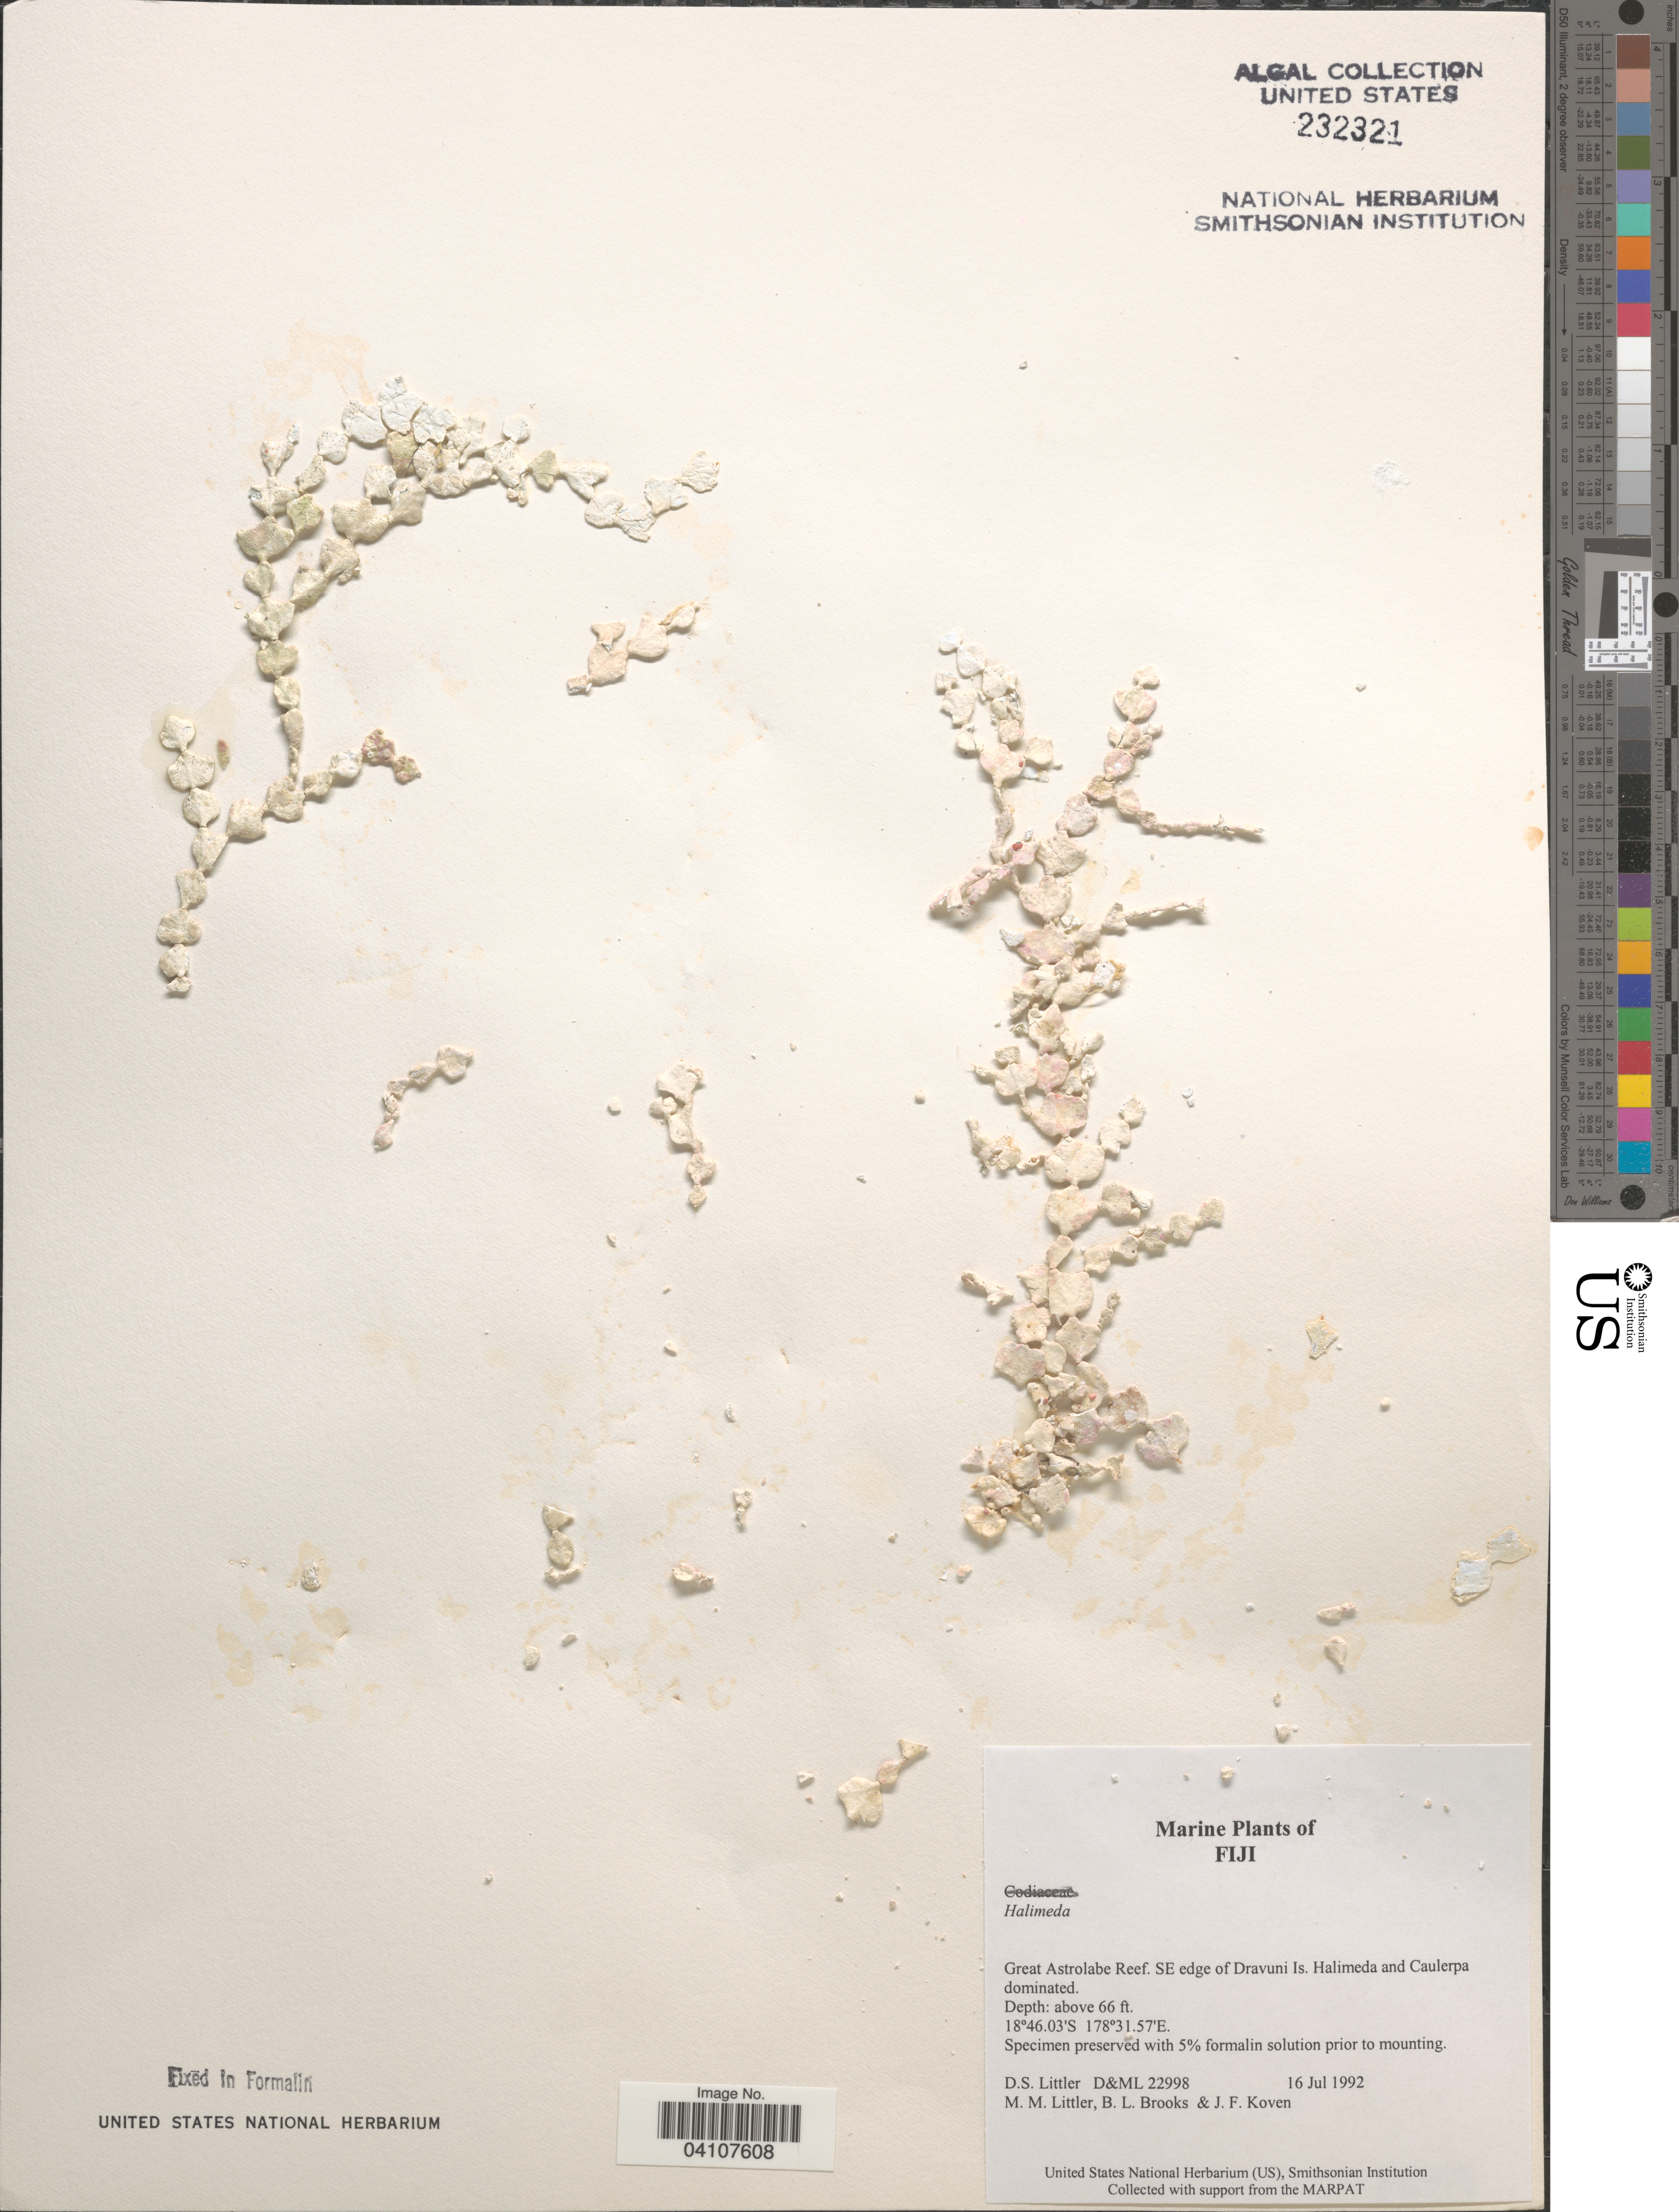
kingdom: Plantae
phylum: Chlorophyta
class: Ulvophyceae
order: Bryopsidales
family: Halimedaceae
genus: Halimeda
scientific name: Halimeda sp.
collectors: D. S. Littler, B. Brooks & J. Koven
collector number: D&ML22998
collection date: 1992-07-16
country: Fiji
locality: Great Astrolabe Reef. SE edge of Dravuni Is.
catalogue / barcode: US 232321